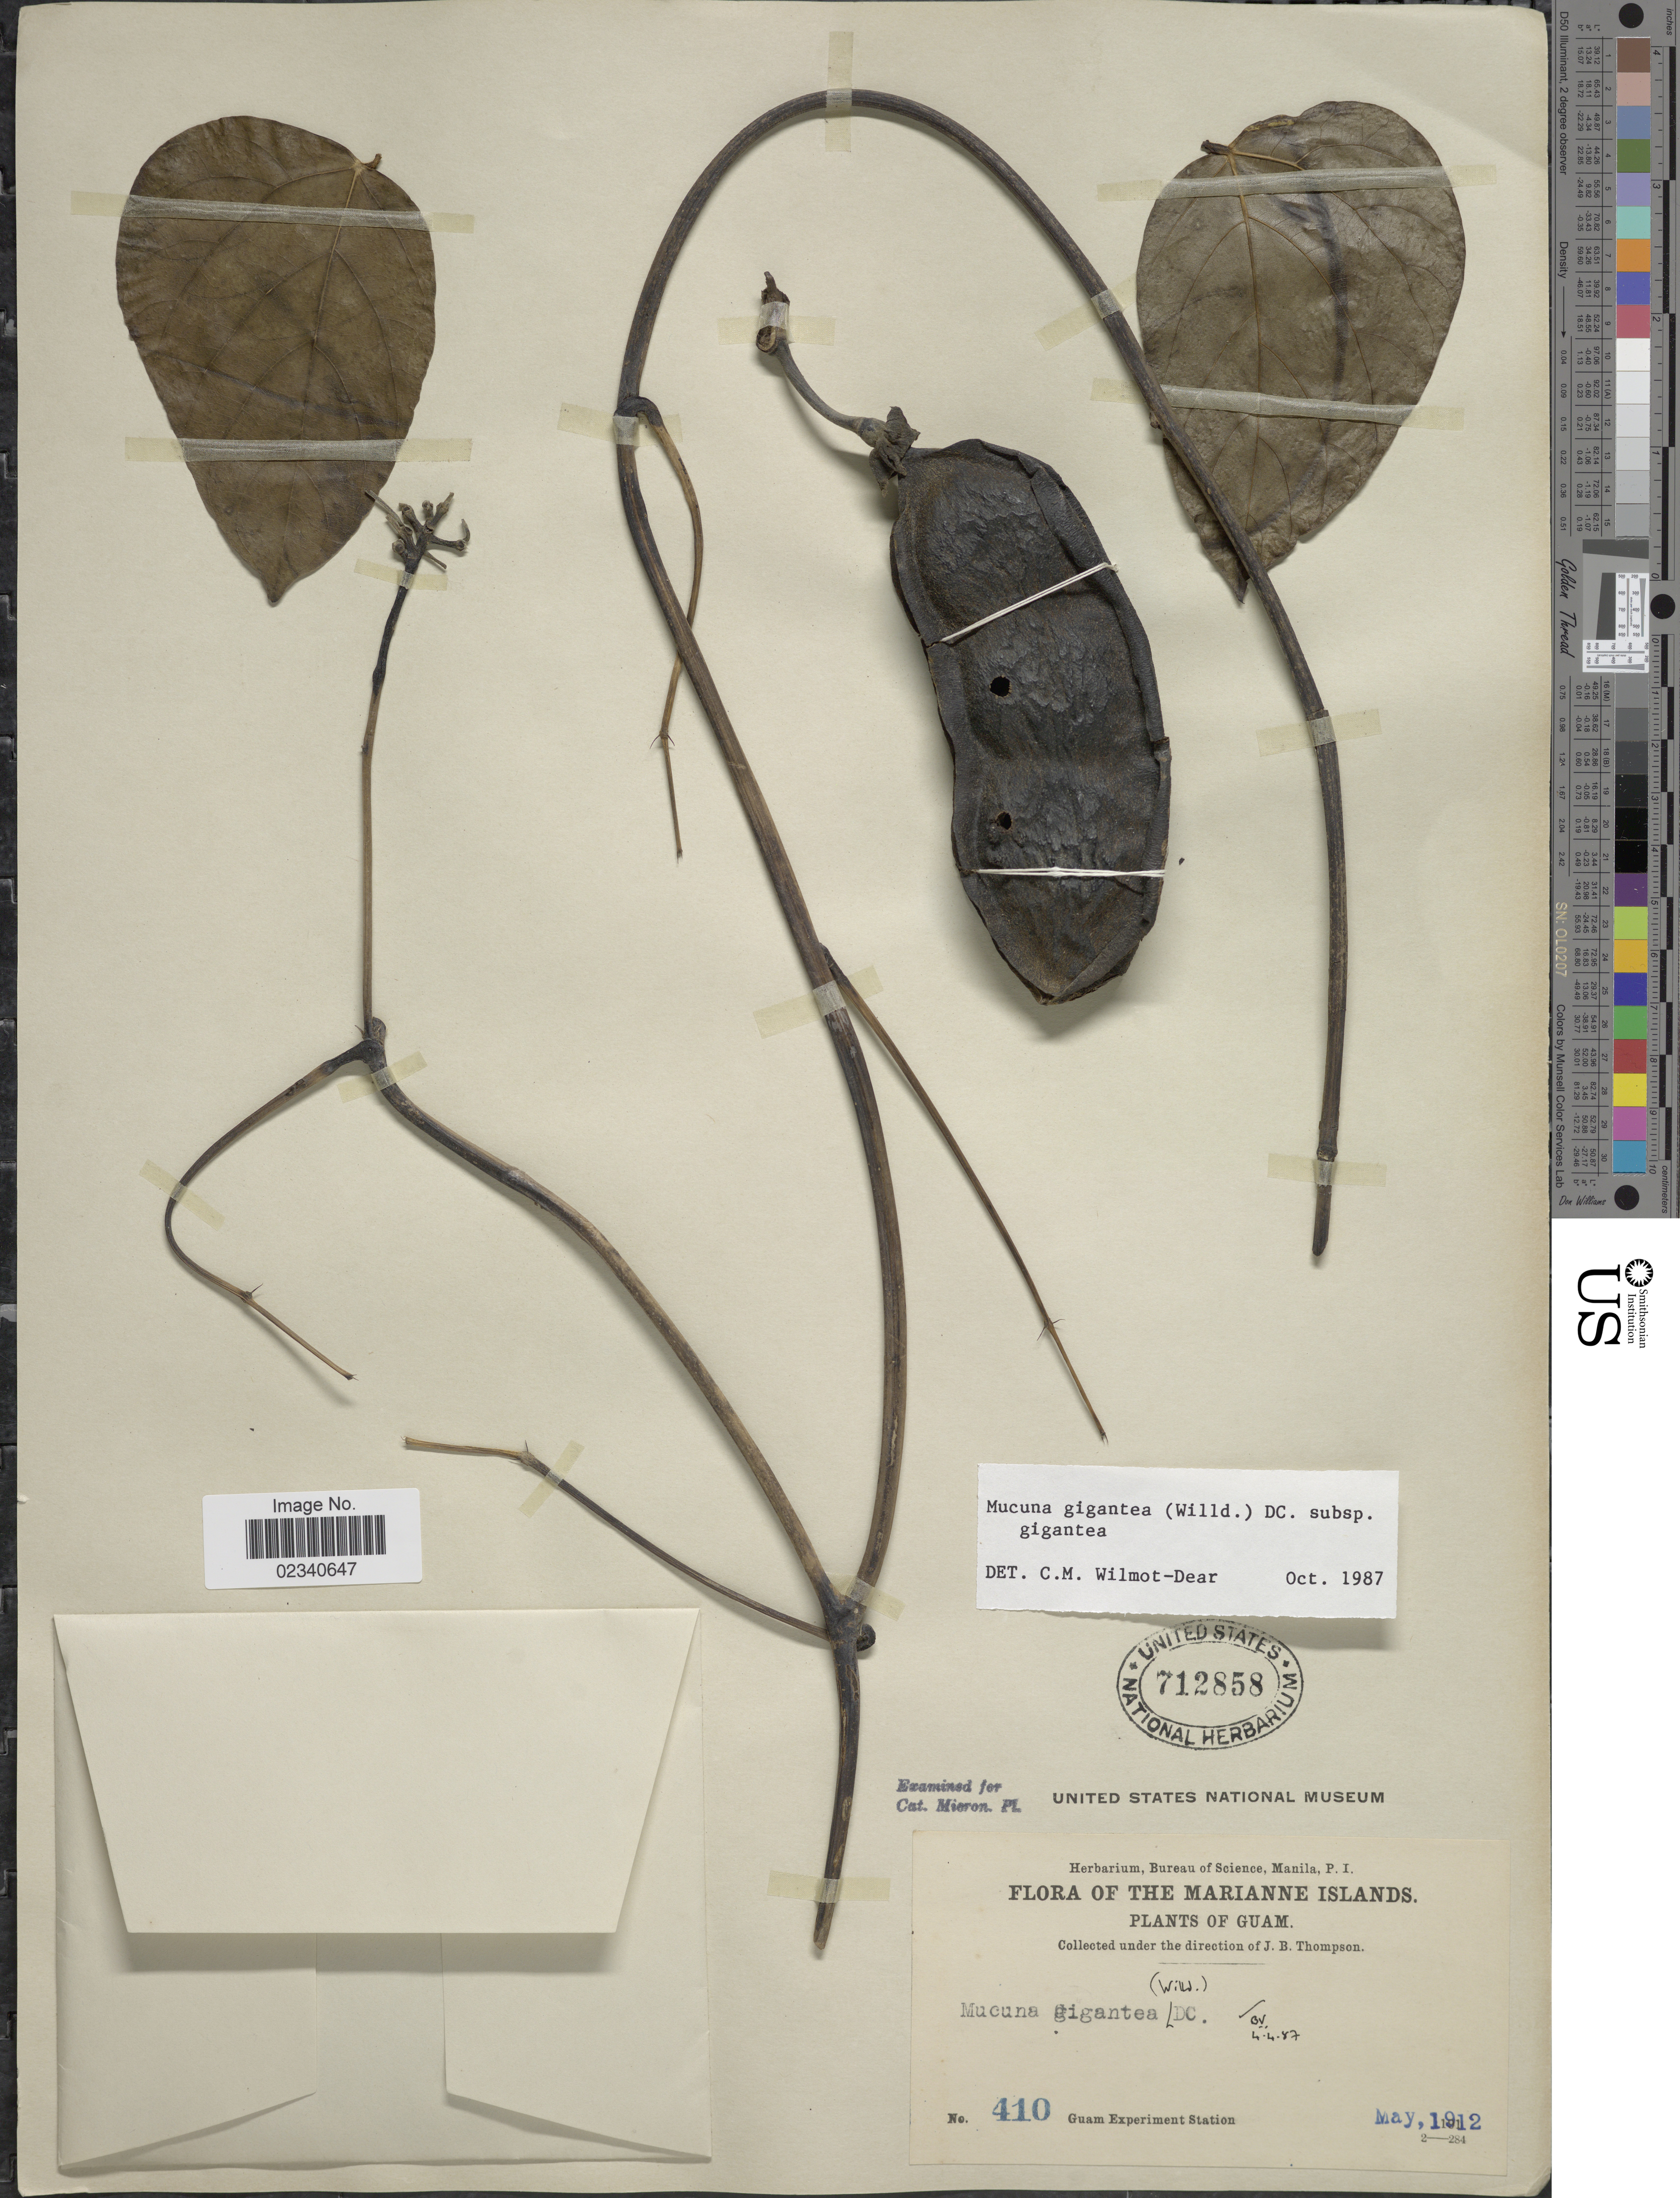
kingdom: Plantae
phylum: Tracheophyta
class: Magnoliopsida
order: Fabales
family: Fabaceae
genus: Mucuna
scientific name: Mucuna gigantea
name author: (Willd.) DC.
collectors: ex Guam exp. Sta.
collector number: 410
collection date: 1912-05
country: Guam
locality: Marianne Islands.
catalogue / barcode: US 712858